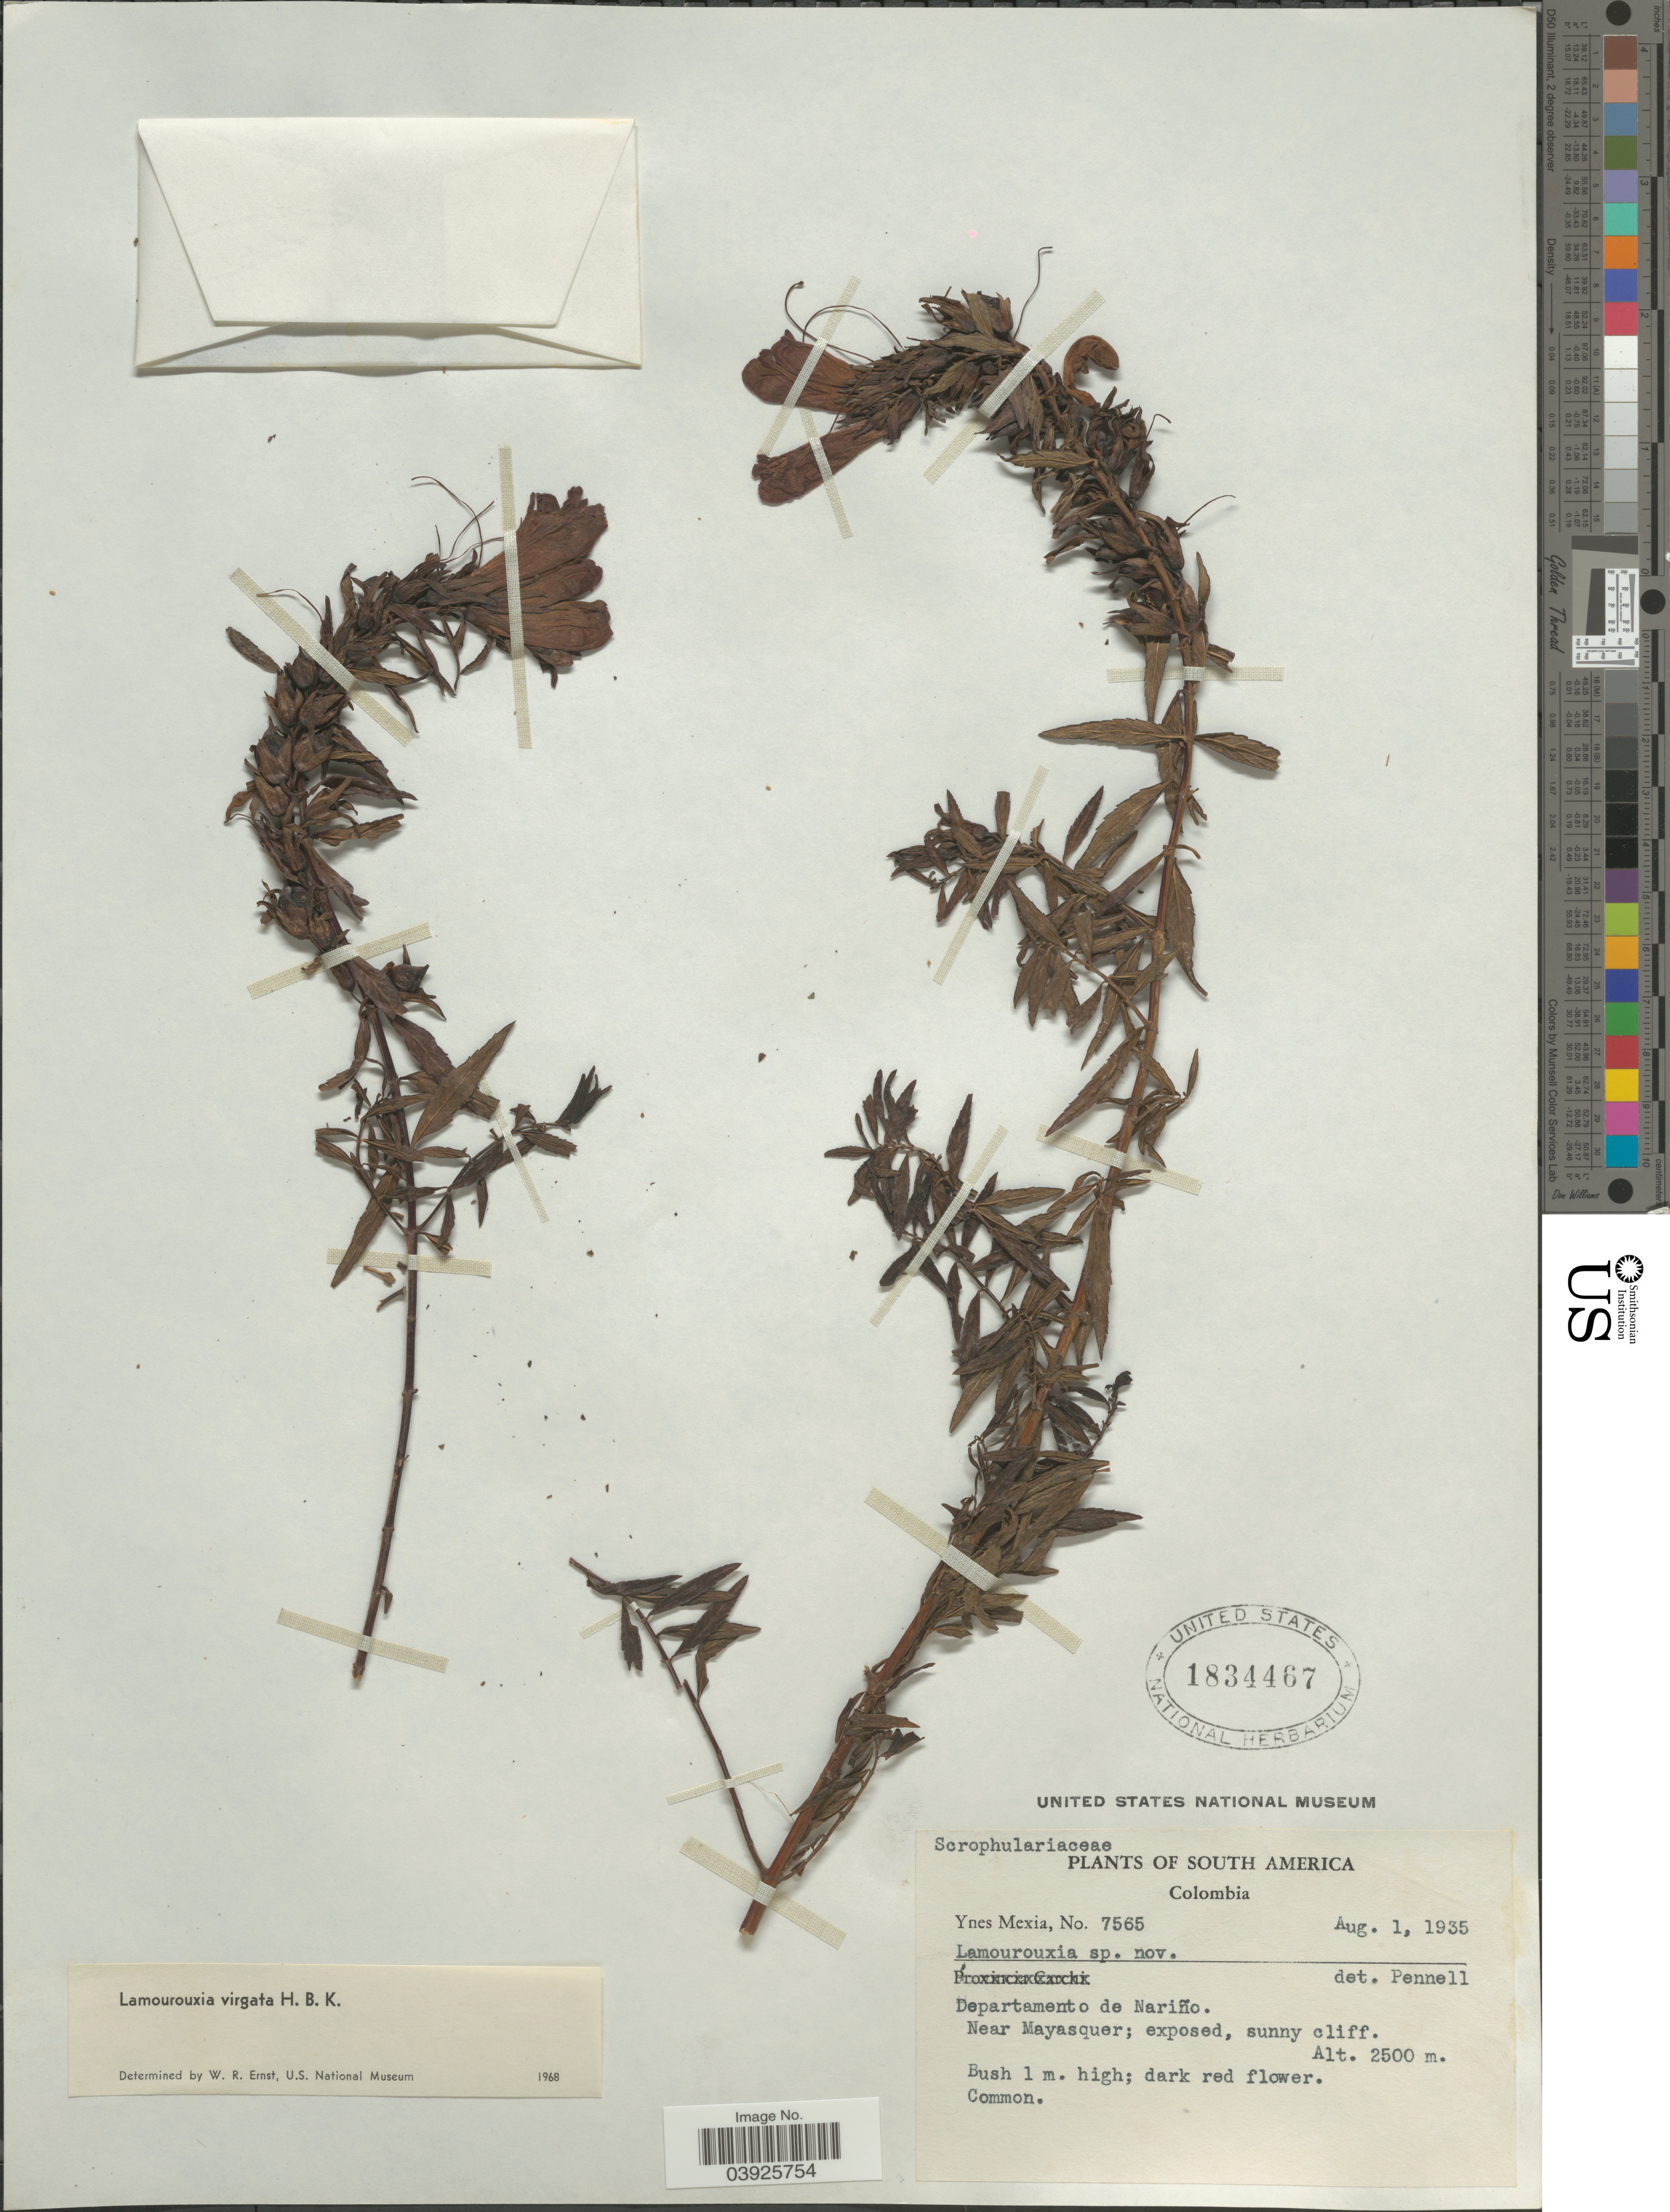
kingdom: Plantae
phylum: Tracheophyta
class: Magnoliopsida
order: Lamiales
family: Orobanchaceae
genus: Lamourouxia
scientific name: Lamourouxia virgata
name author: Kunth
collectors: Y. Mexia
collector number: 7565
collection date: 1935-08-01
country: Colombia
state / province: Nariño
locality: Departamento de Nariño. Near Mayasquer; exposed, sunny cliff.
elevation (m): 2500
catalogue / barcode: US 1834467